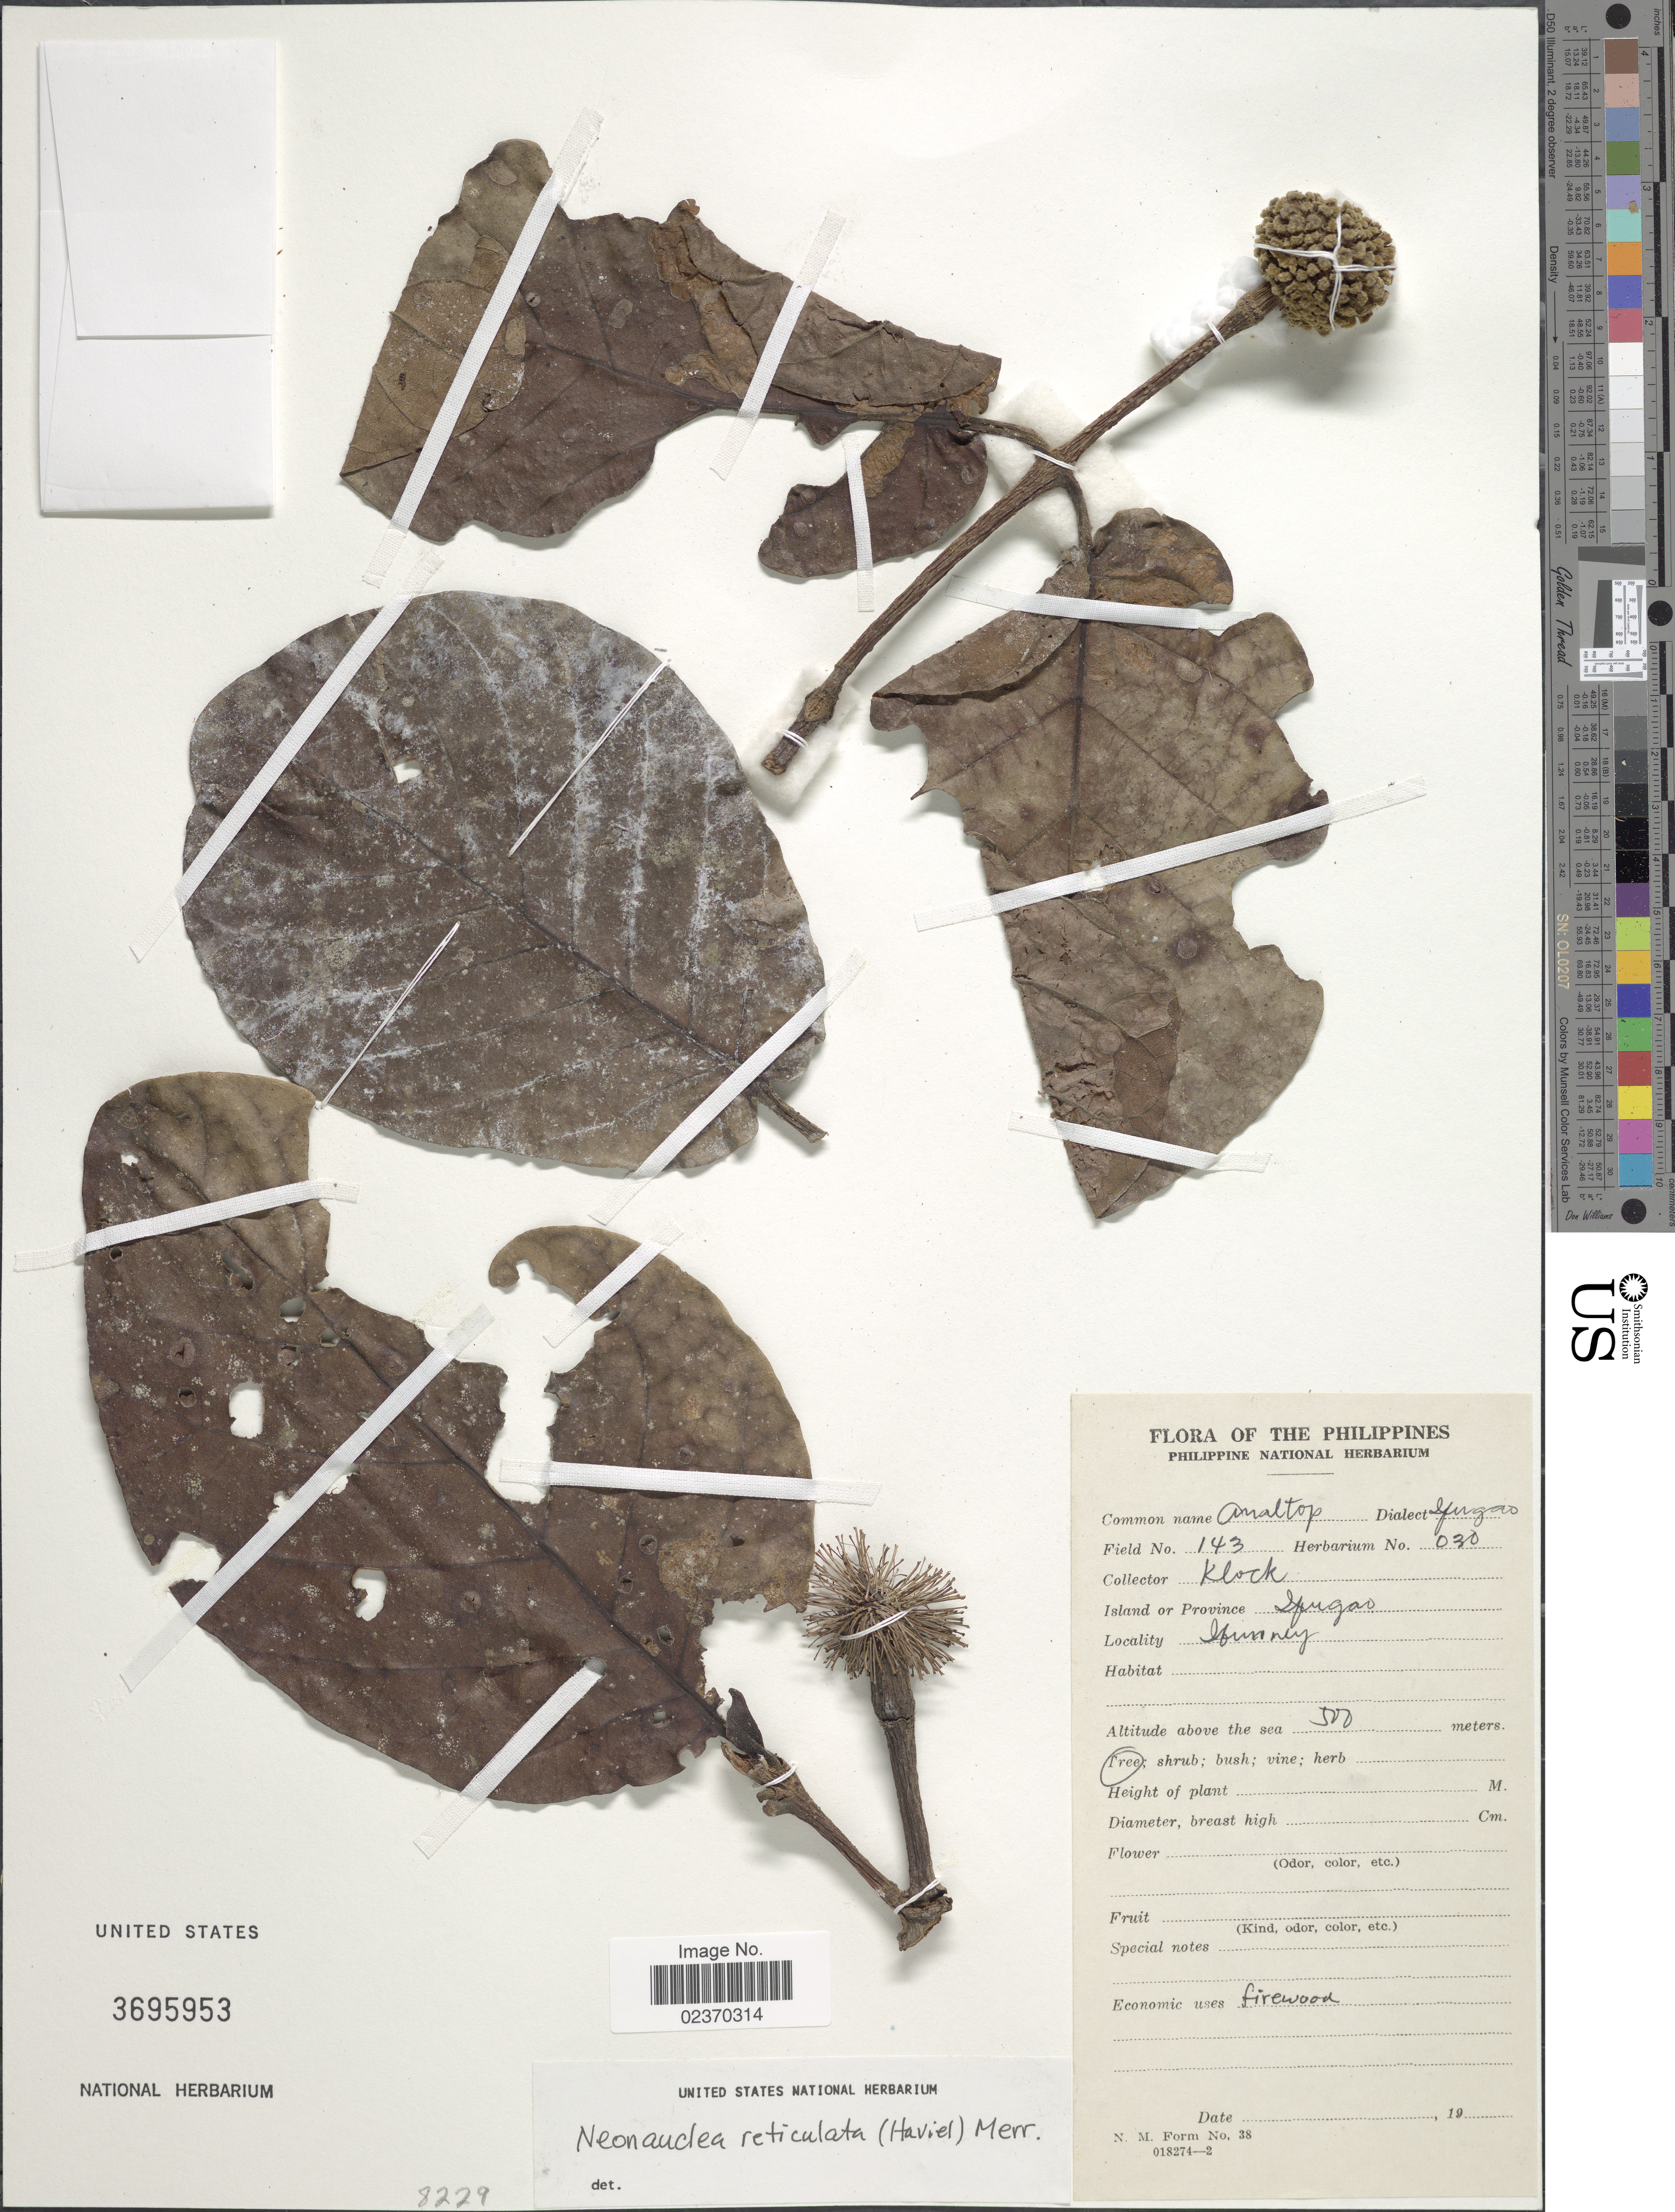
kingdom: Plantae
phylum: Tracheophyta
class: Magnoliopsida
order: Gentianales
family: Rubiaceae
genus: Neonauclea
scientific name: Neonauclea reticulata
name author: (Havil.) Merr.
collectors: Klock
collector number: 143/030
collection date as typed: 19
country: Philippines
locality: Island or Province Ifugao, Ibunney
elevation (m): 500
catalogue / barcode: US 3695953